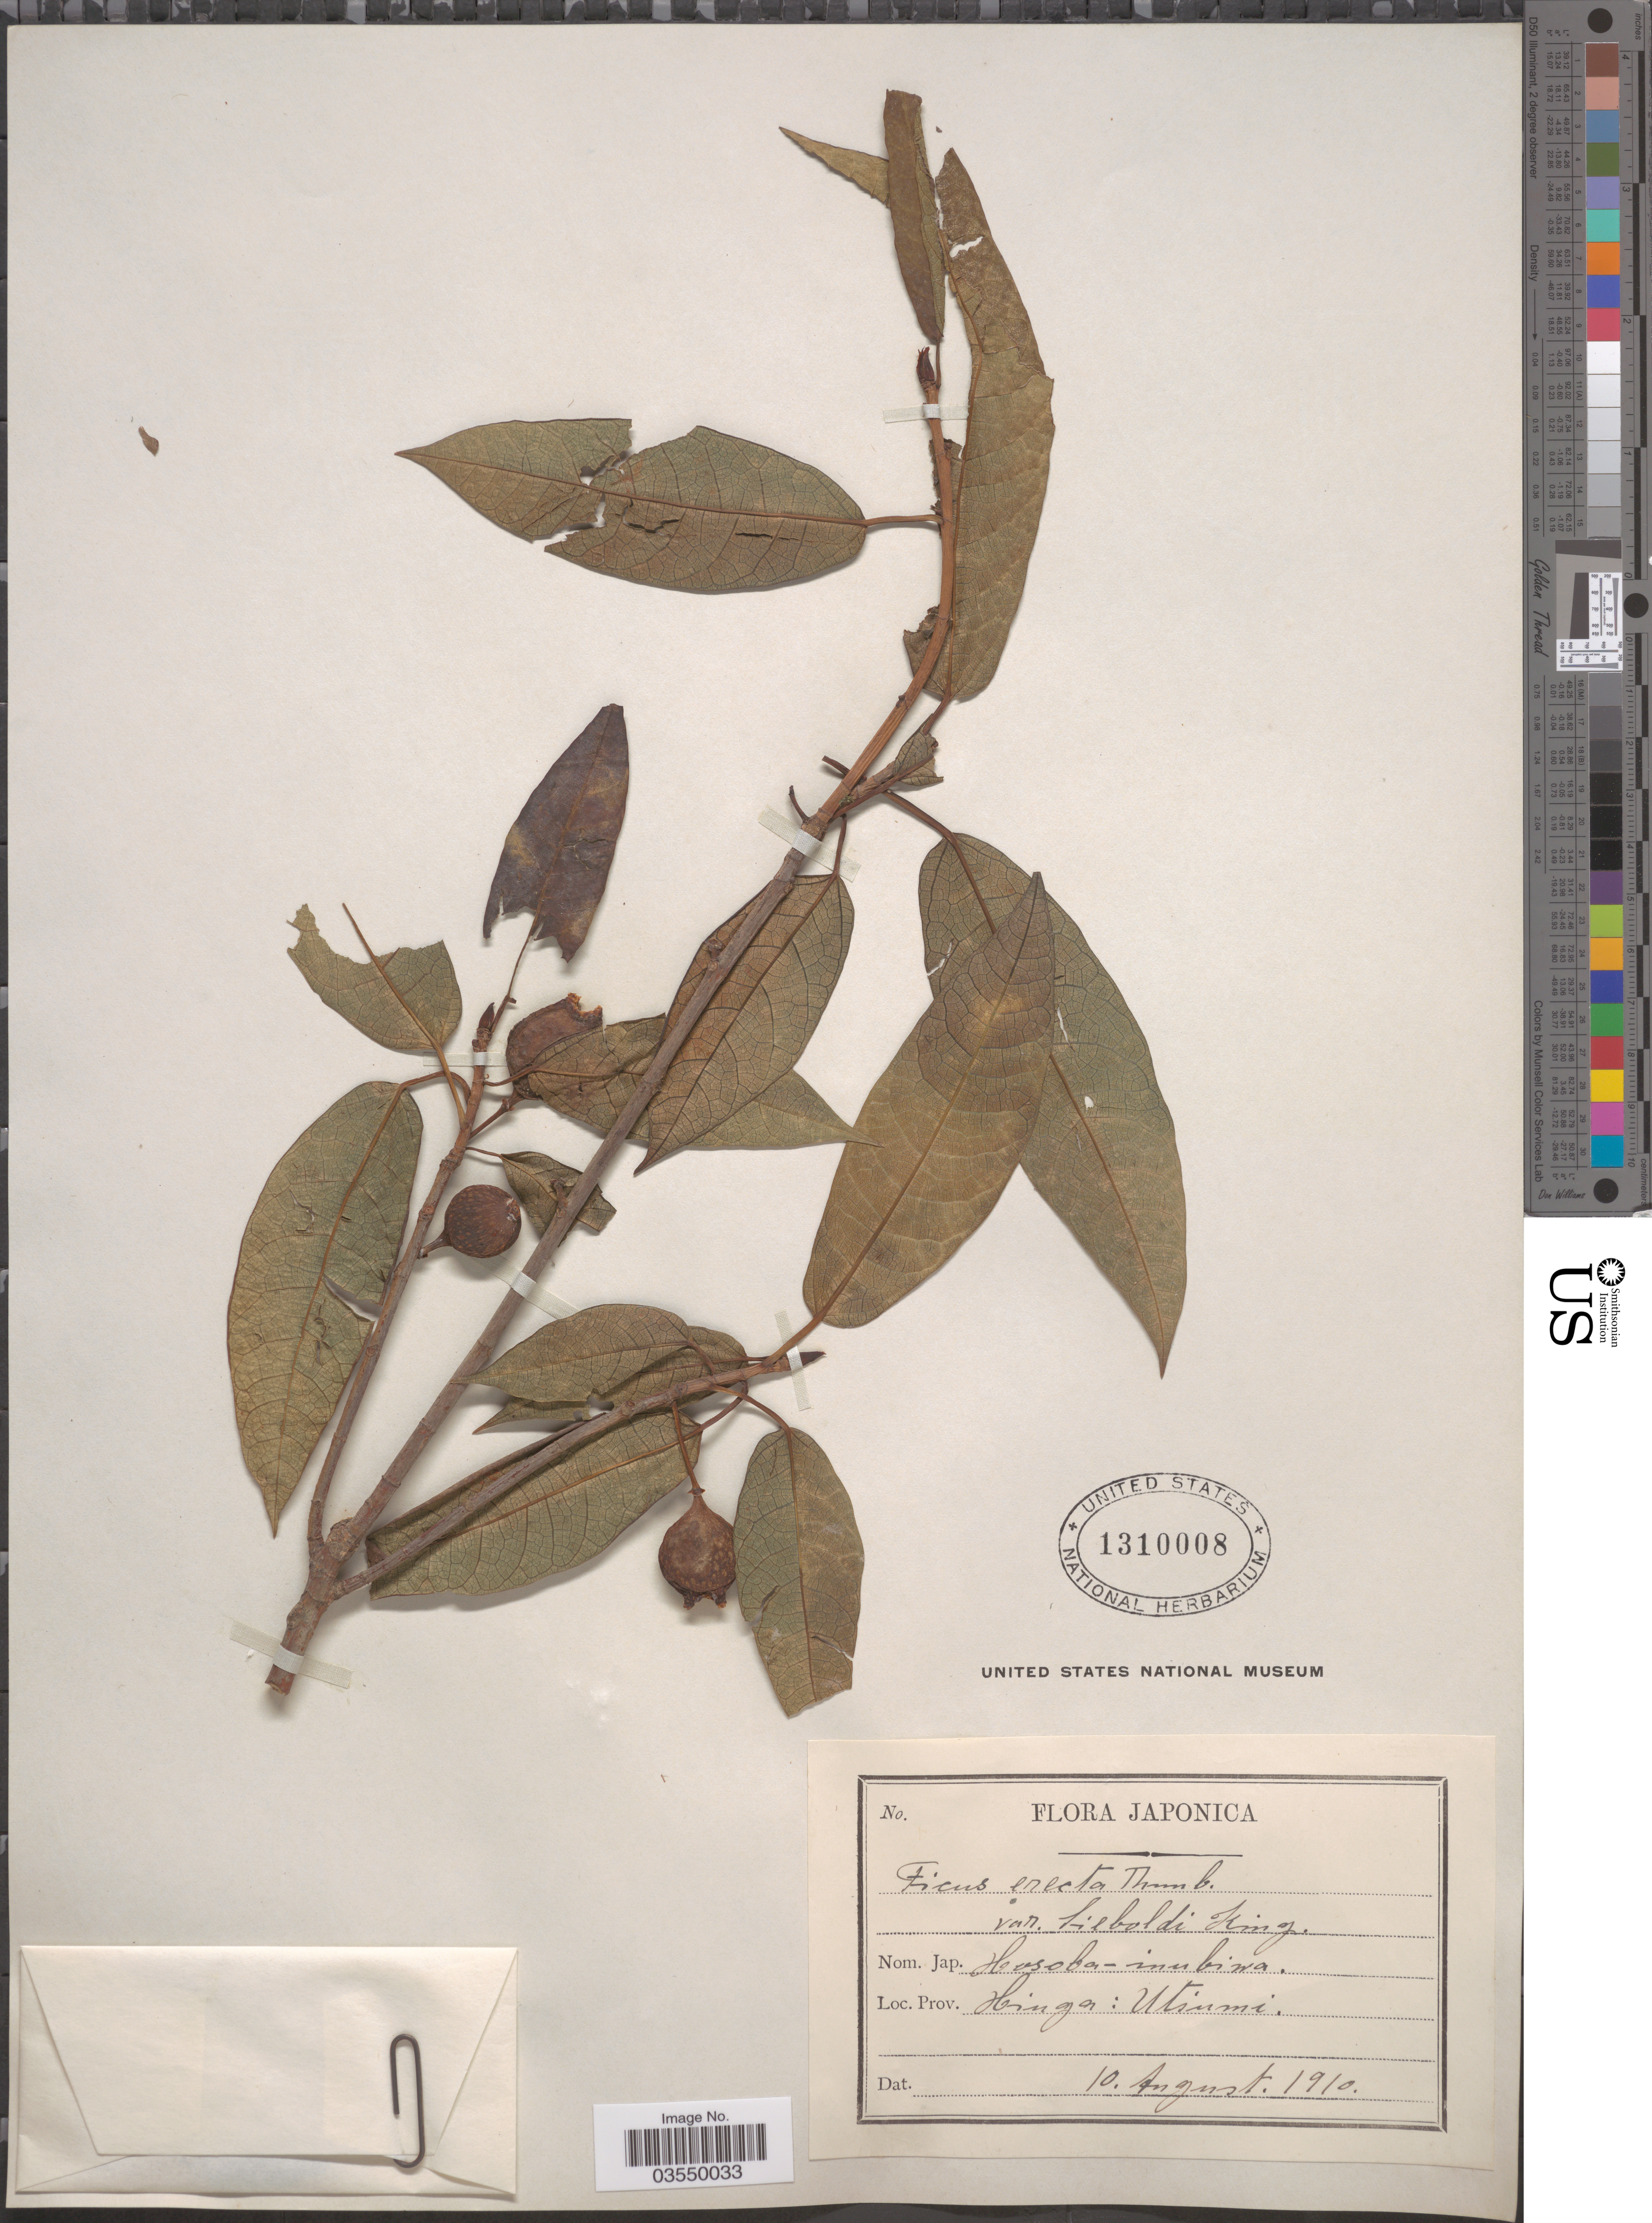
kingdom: Plantae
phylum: Tracheophyta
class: Magnoliopsida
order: Rosales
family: Moraceae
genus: Ficus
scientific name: Ficus erecta f. sieboldii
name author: (Miq.) Corner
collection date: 1910-08-10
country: Japan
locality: Prov. Hinga: Utiumi.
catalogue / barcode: US 1310008